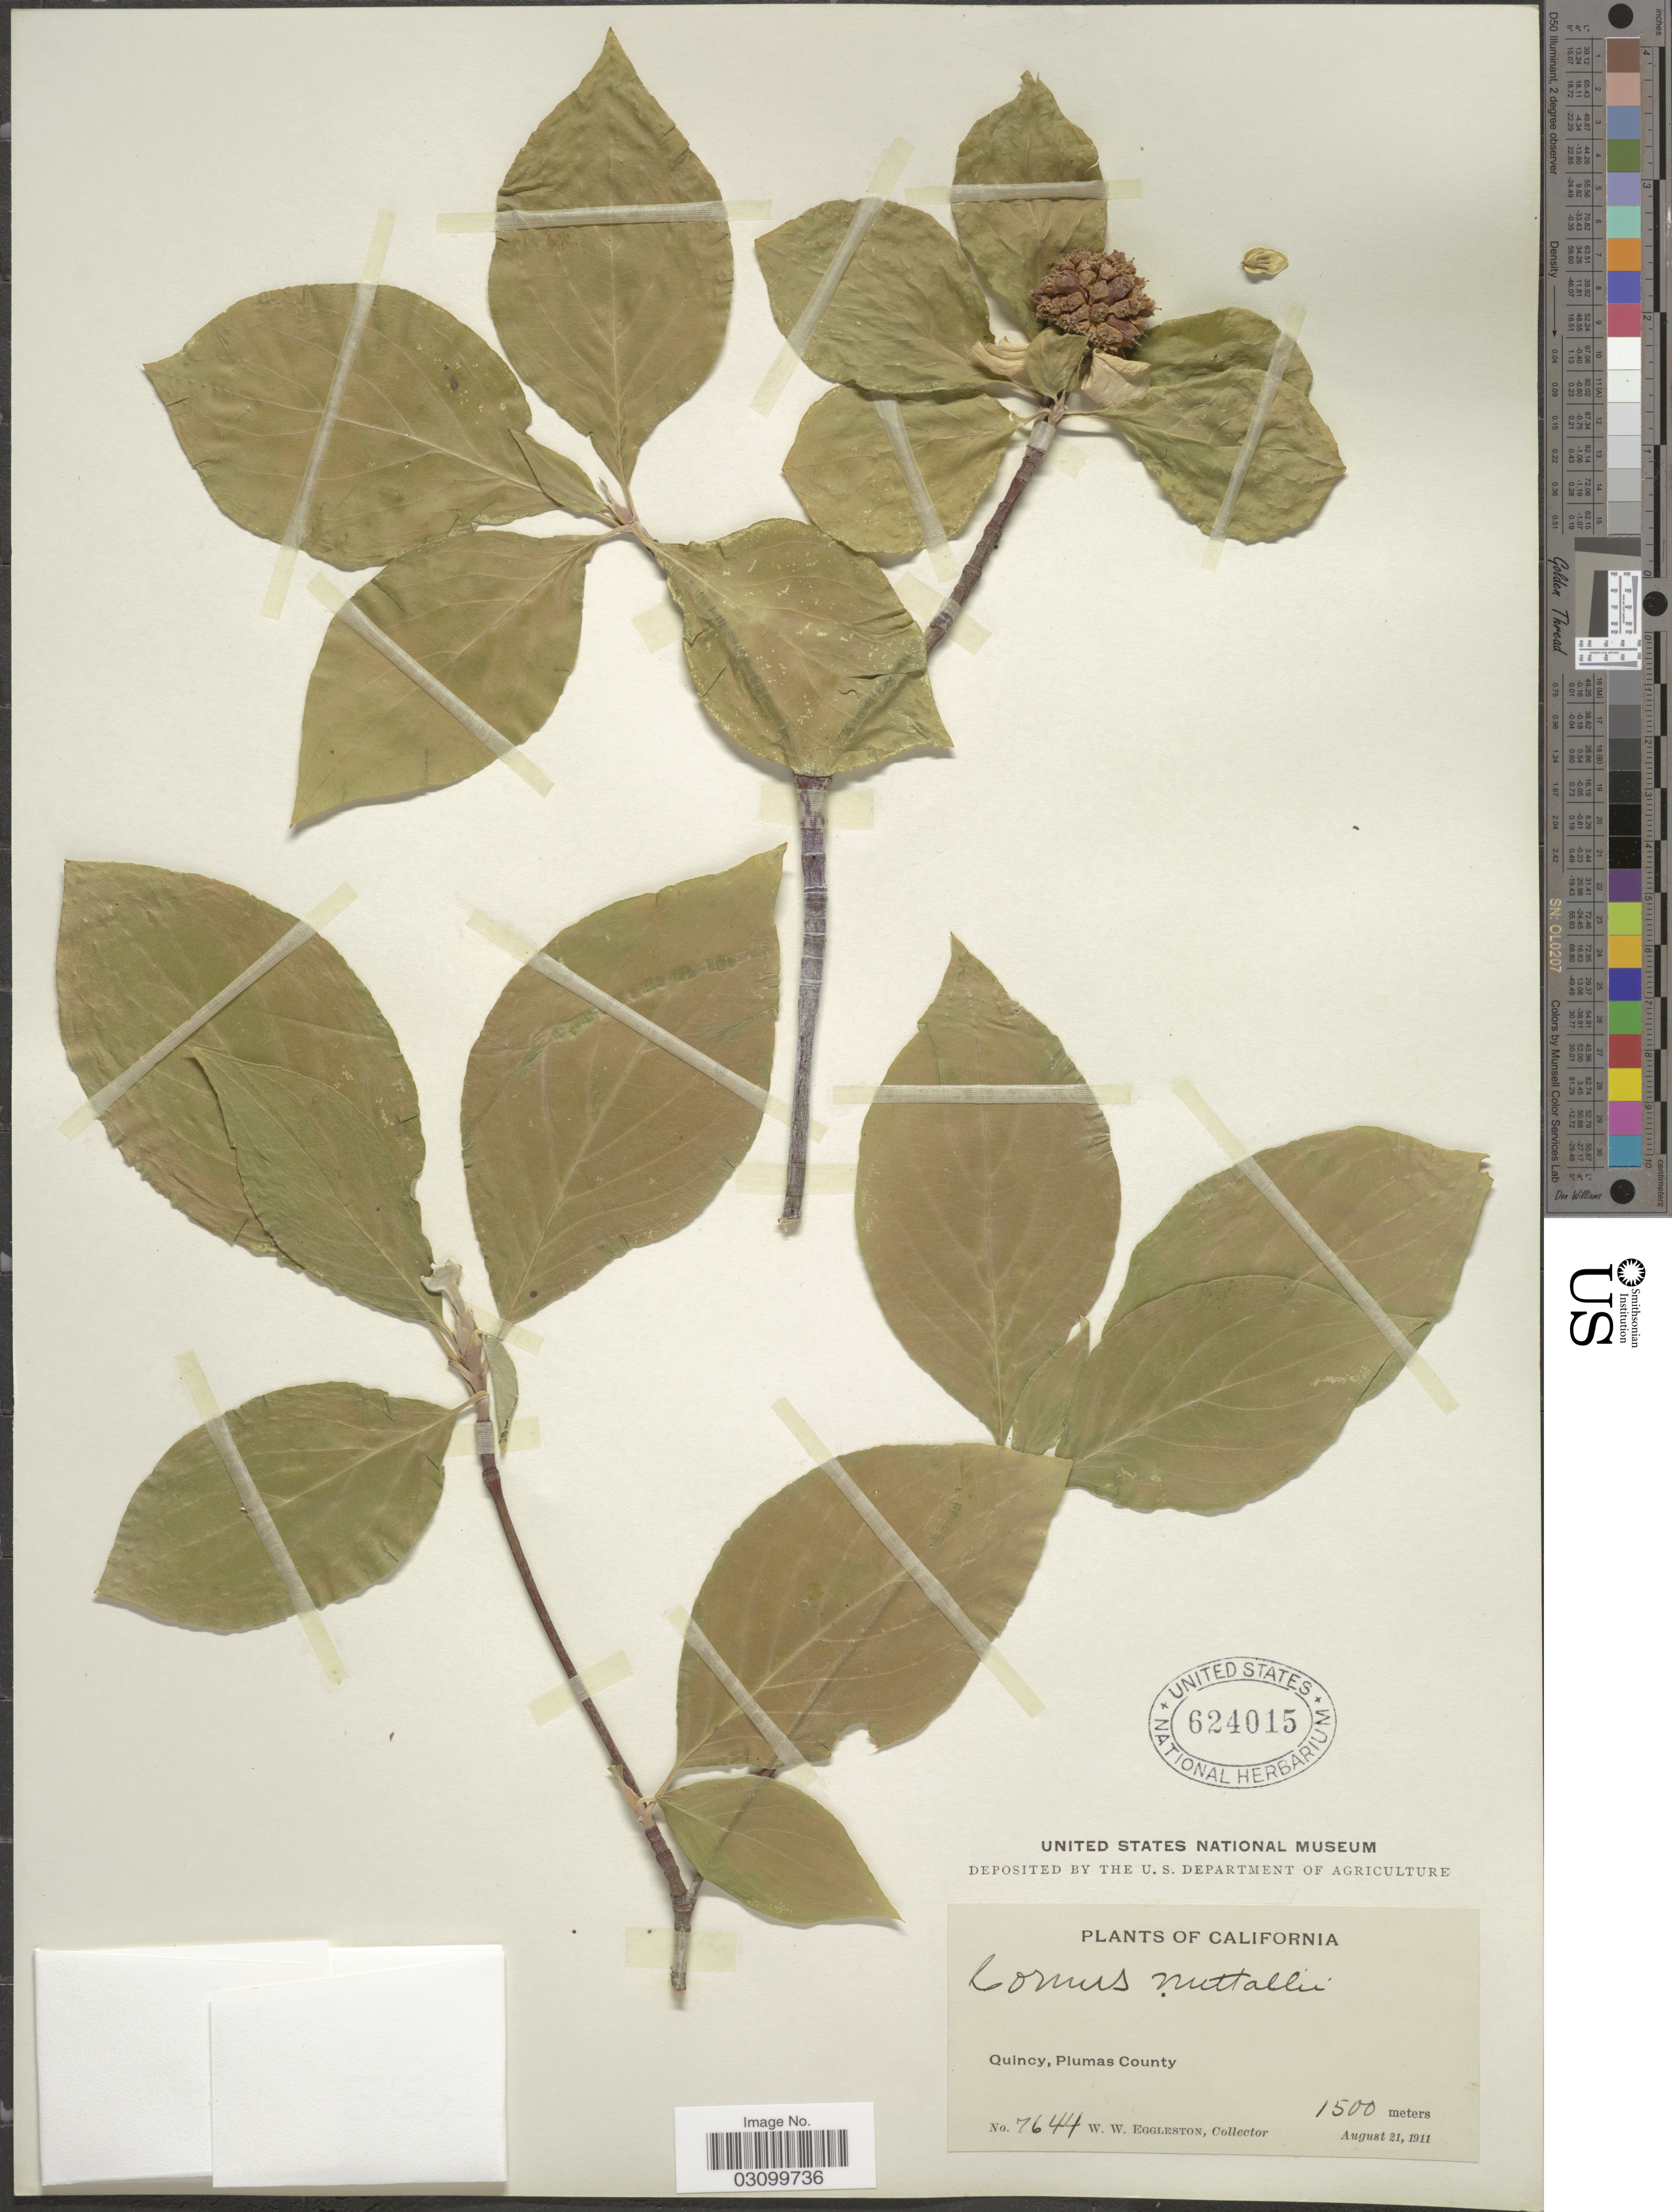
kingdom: Plantae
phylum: Tracheophyta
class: Magnoliopsida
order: Cornales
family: Cornaceae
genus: Cornus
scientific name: Cornus nuttallii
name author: Audubon ex Torr. & A. Gray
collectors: W. W. Eggleston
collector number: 7644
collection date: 1911-08-21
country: United States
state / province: California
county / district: Plumas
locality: Quincy, Plumas County.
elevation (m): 1500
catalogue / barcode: US 624015